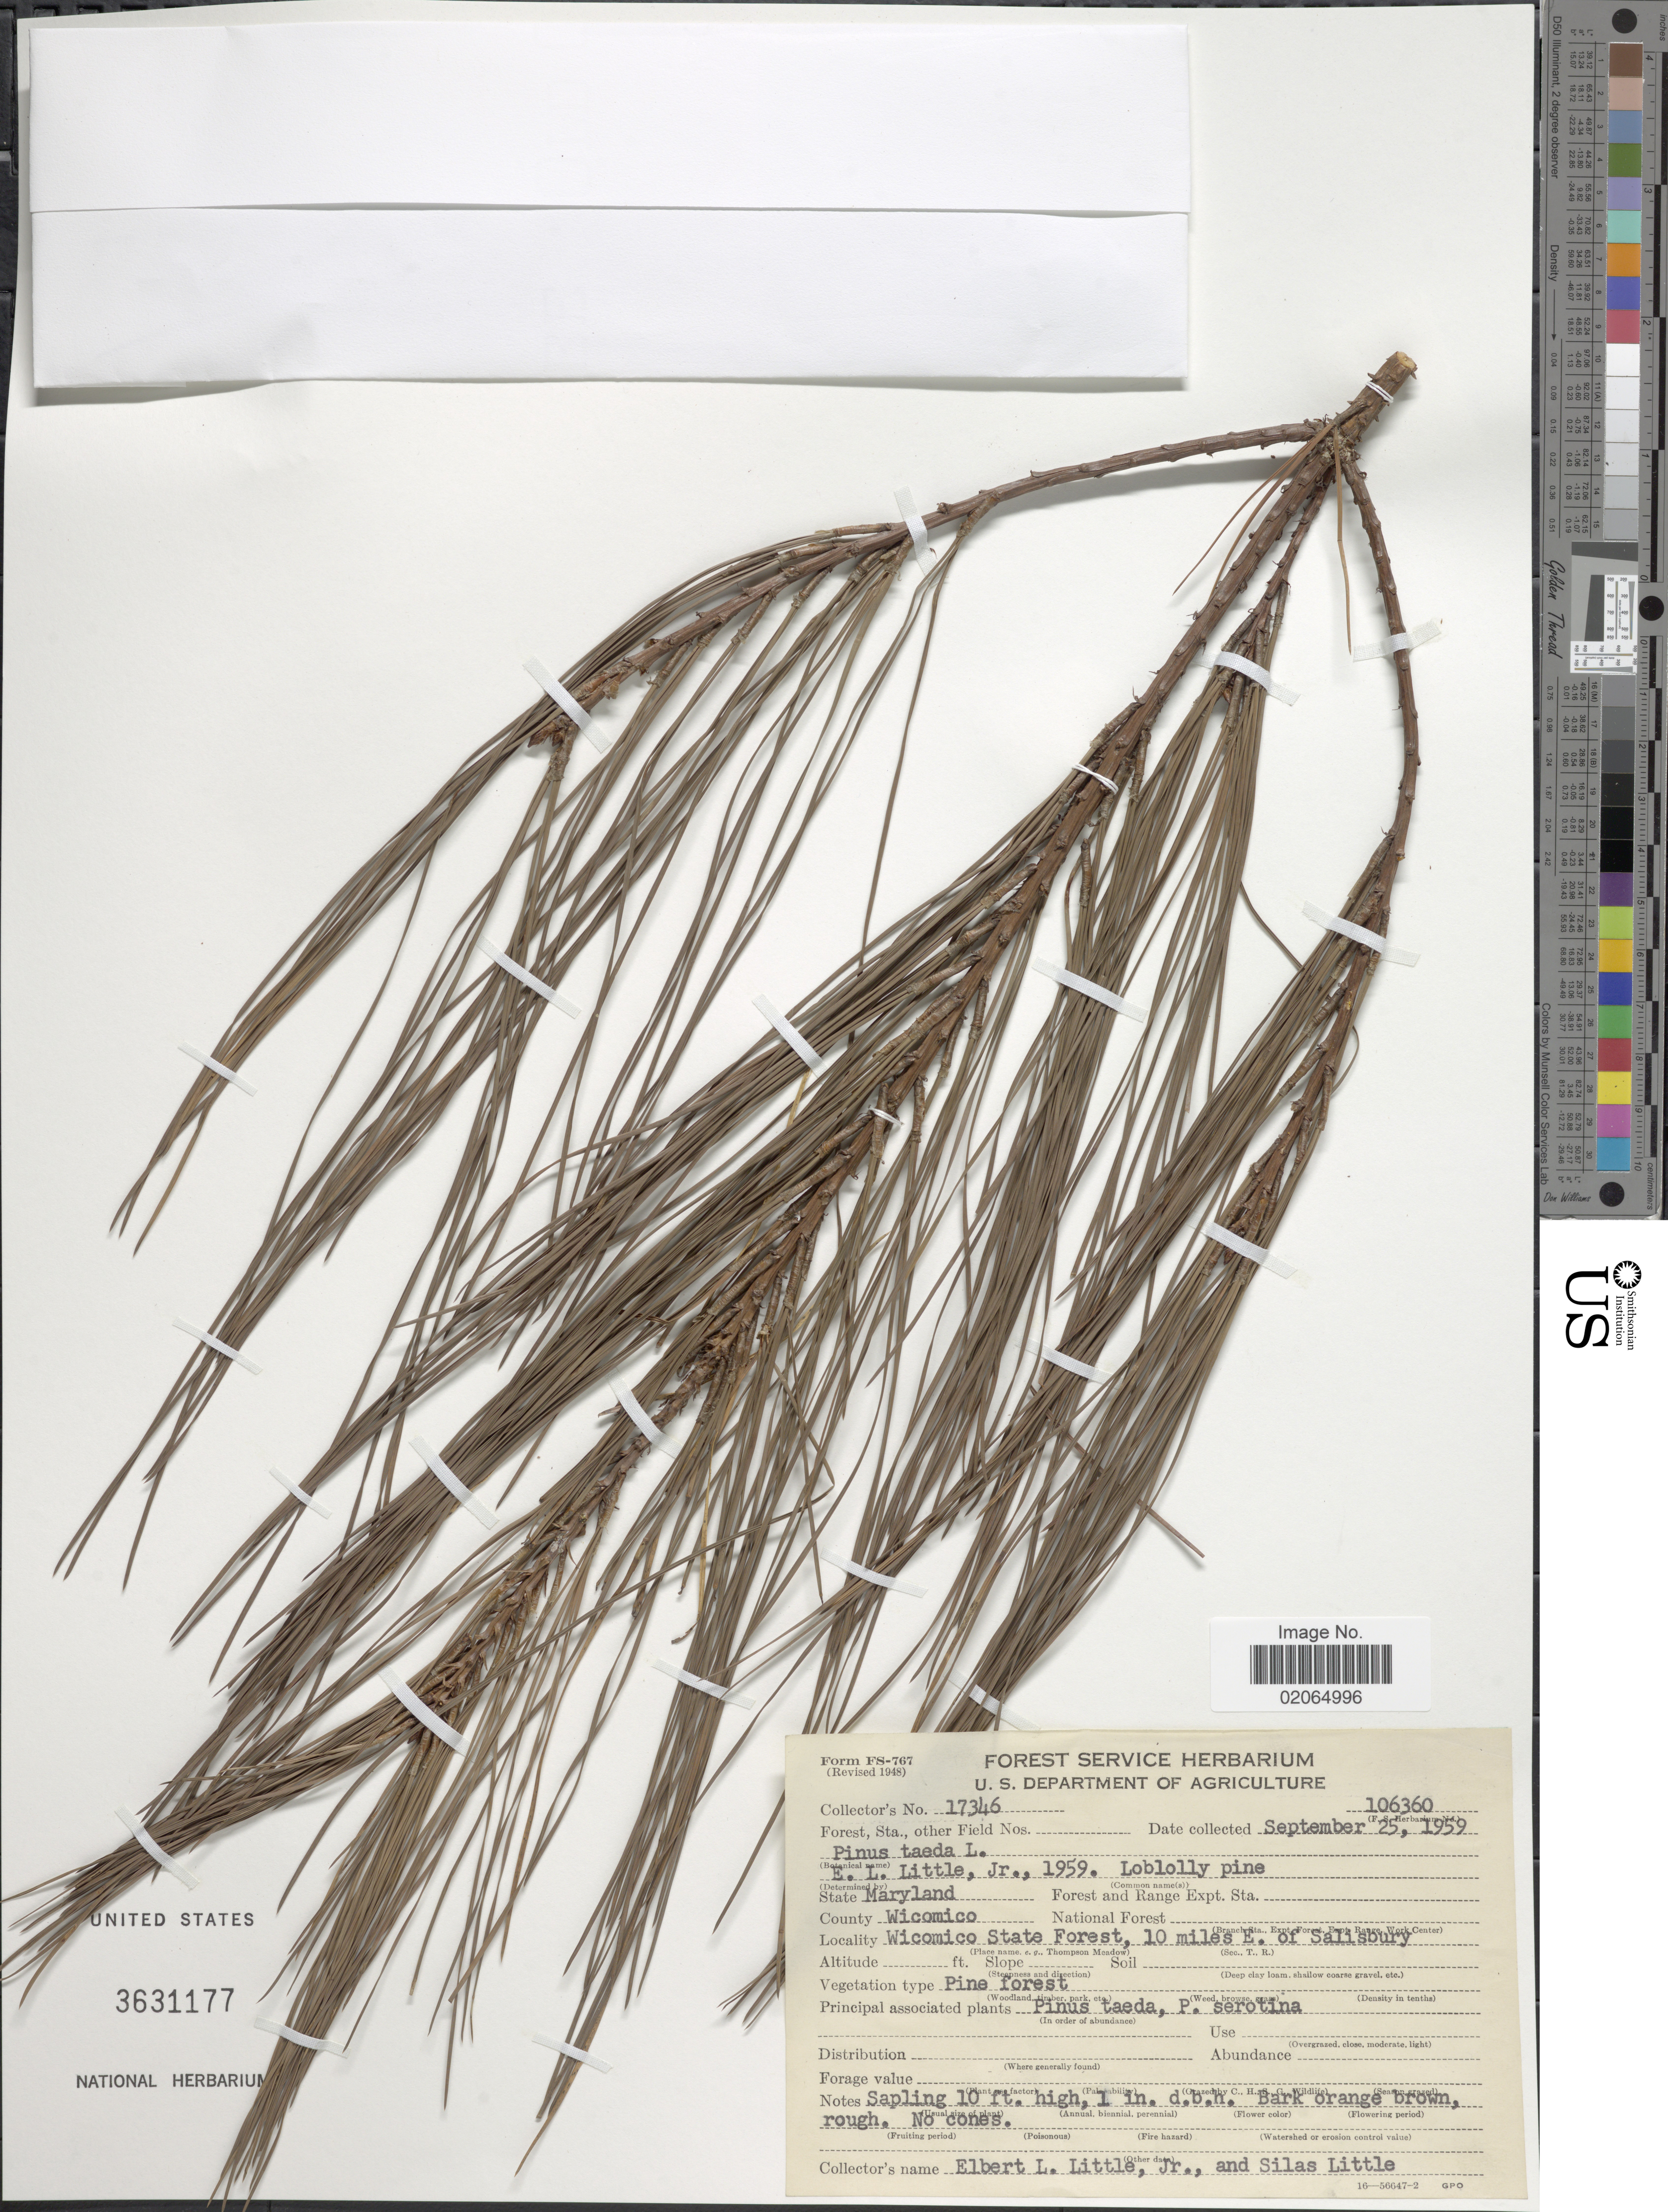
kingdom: Plantae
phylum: Tracheophyta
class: Pinopsida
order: Pinales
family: Pinaceae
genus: Pinus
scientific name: Pinus taeda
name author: L.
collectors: E. L. Little & S. Little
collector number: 17346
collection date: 1959-09-25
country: United States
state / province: Maryland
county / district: Wicomico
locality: County Wicomico, Wicomico State Forest, 10 miles E. of Salisbury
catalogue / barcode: US 3631177